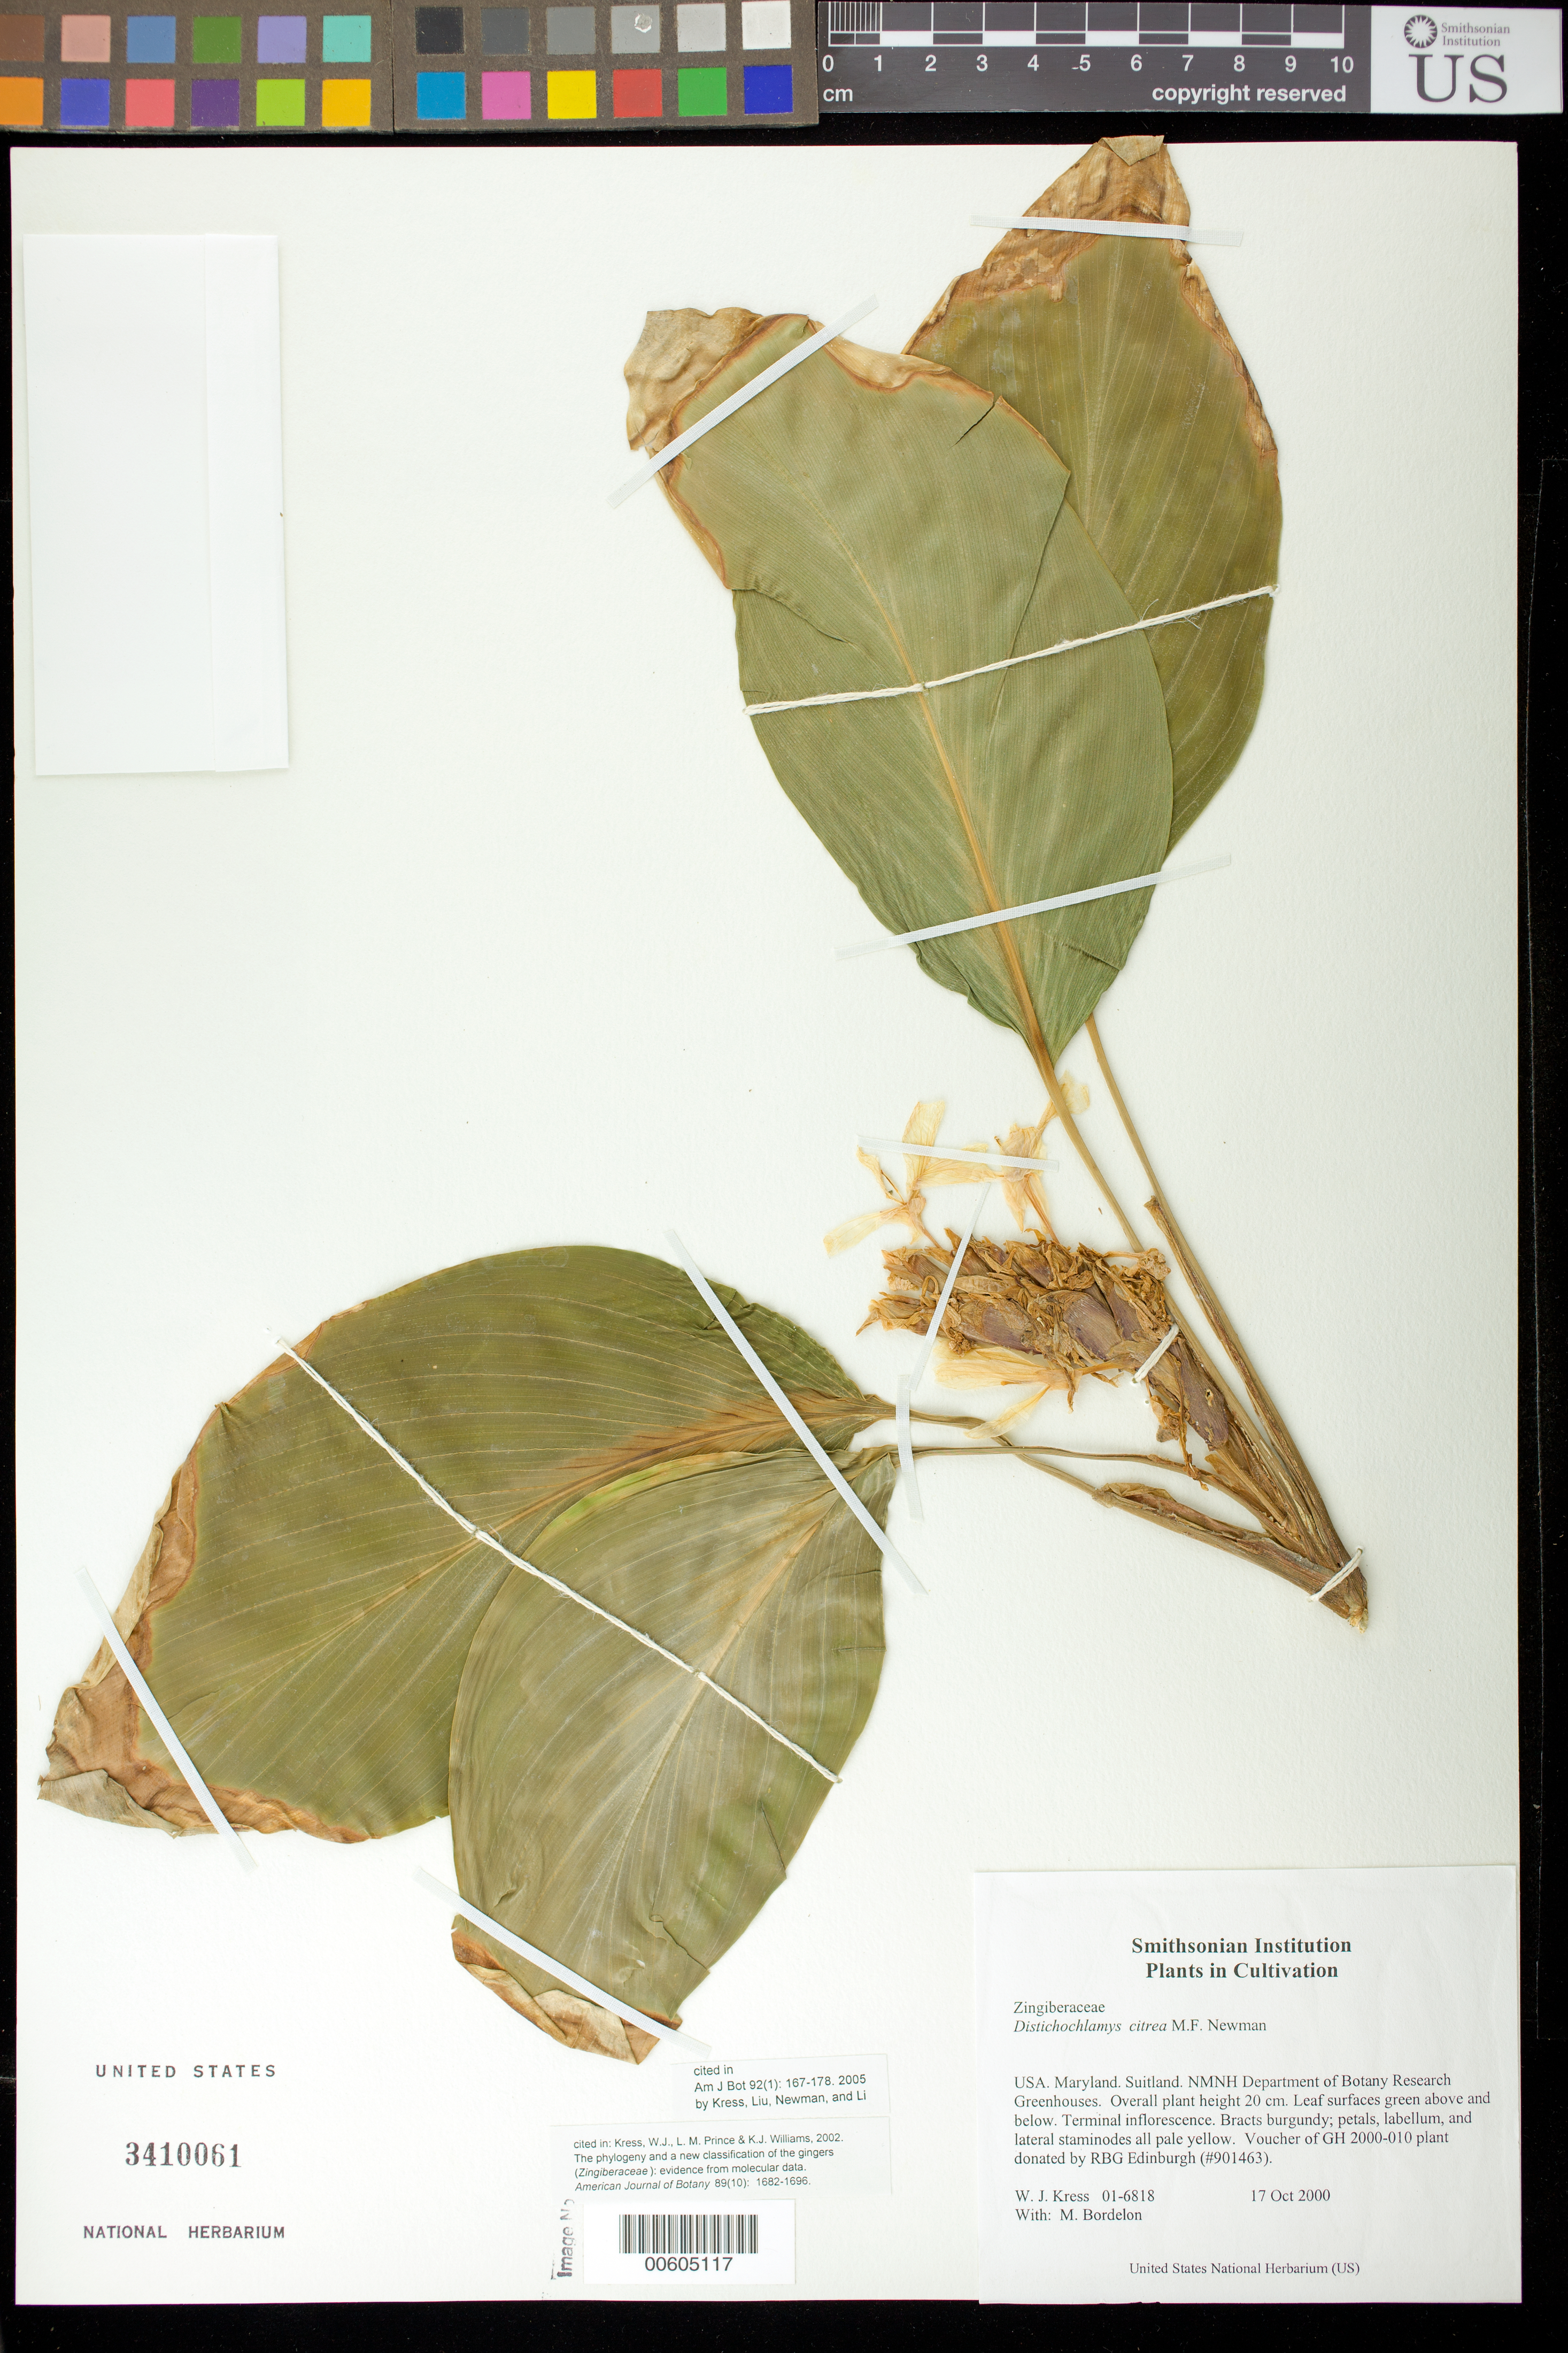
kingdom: Plantae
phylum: Tracheophyta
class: Liliopsida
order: Zingiberales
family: Zingiberaceae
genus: Distichochlamys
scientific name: Distichochlamys citrea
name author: M.F. Newman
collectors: W. J. Kress & M. Bordelon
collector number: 01-6818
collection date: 2000-10-17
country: United States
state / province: Maryland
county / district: Prince George's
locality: NMNH Botany Research Greenhouses. Suitland (USBRG)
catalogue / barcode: US 3410061